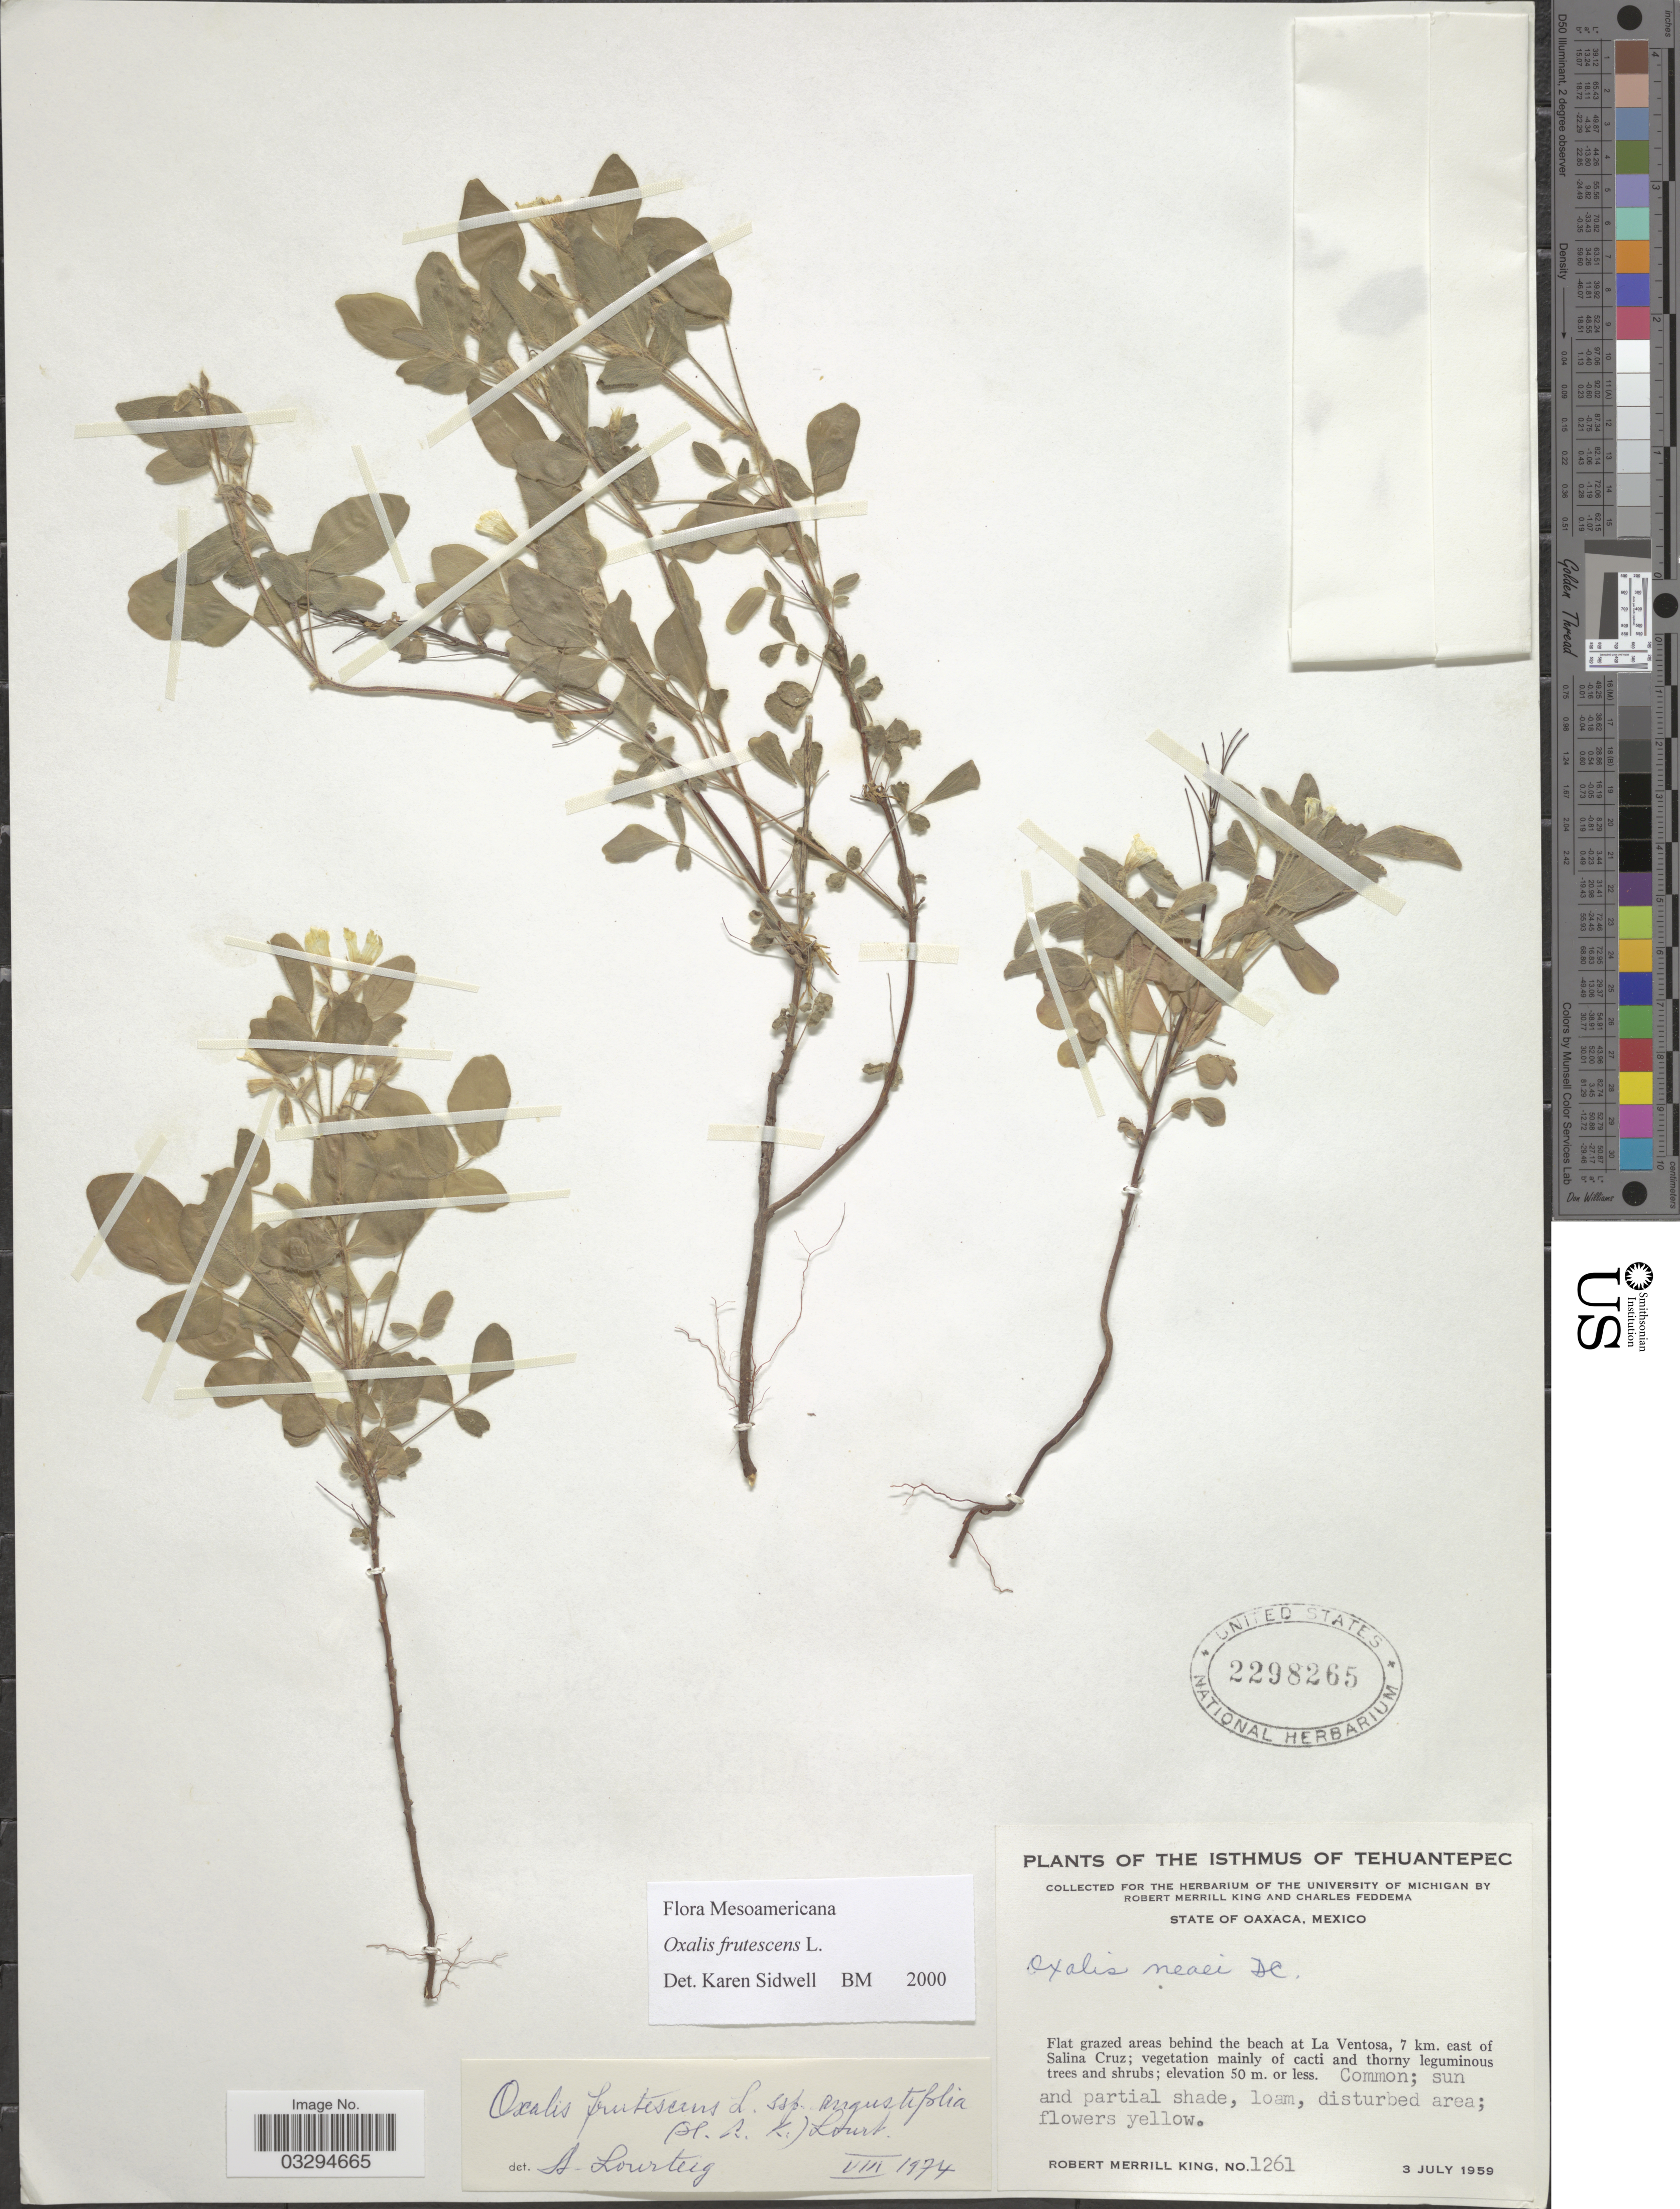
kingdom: Plantae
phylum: Tracheophyta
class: Magnoliopsida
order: Oxalidales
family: Oxalidaceae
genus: Oxalis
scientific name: Oxalis frutescens subsp. angustifolia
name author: (Kunth) Lourteig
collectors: R. M. King & C. Feddema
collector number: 1261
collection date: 1959-07-03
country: Mexico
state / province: Oaxaca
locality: Isthmus of Tehuantepec. Behind the beach at La Ventosa, 7 km. east of Salina Cruz.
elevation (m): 50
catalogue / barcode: US 2298265